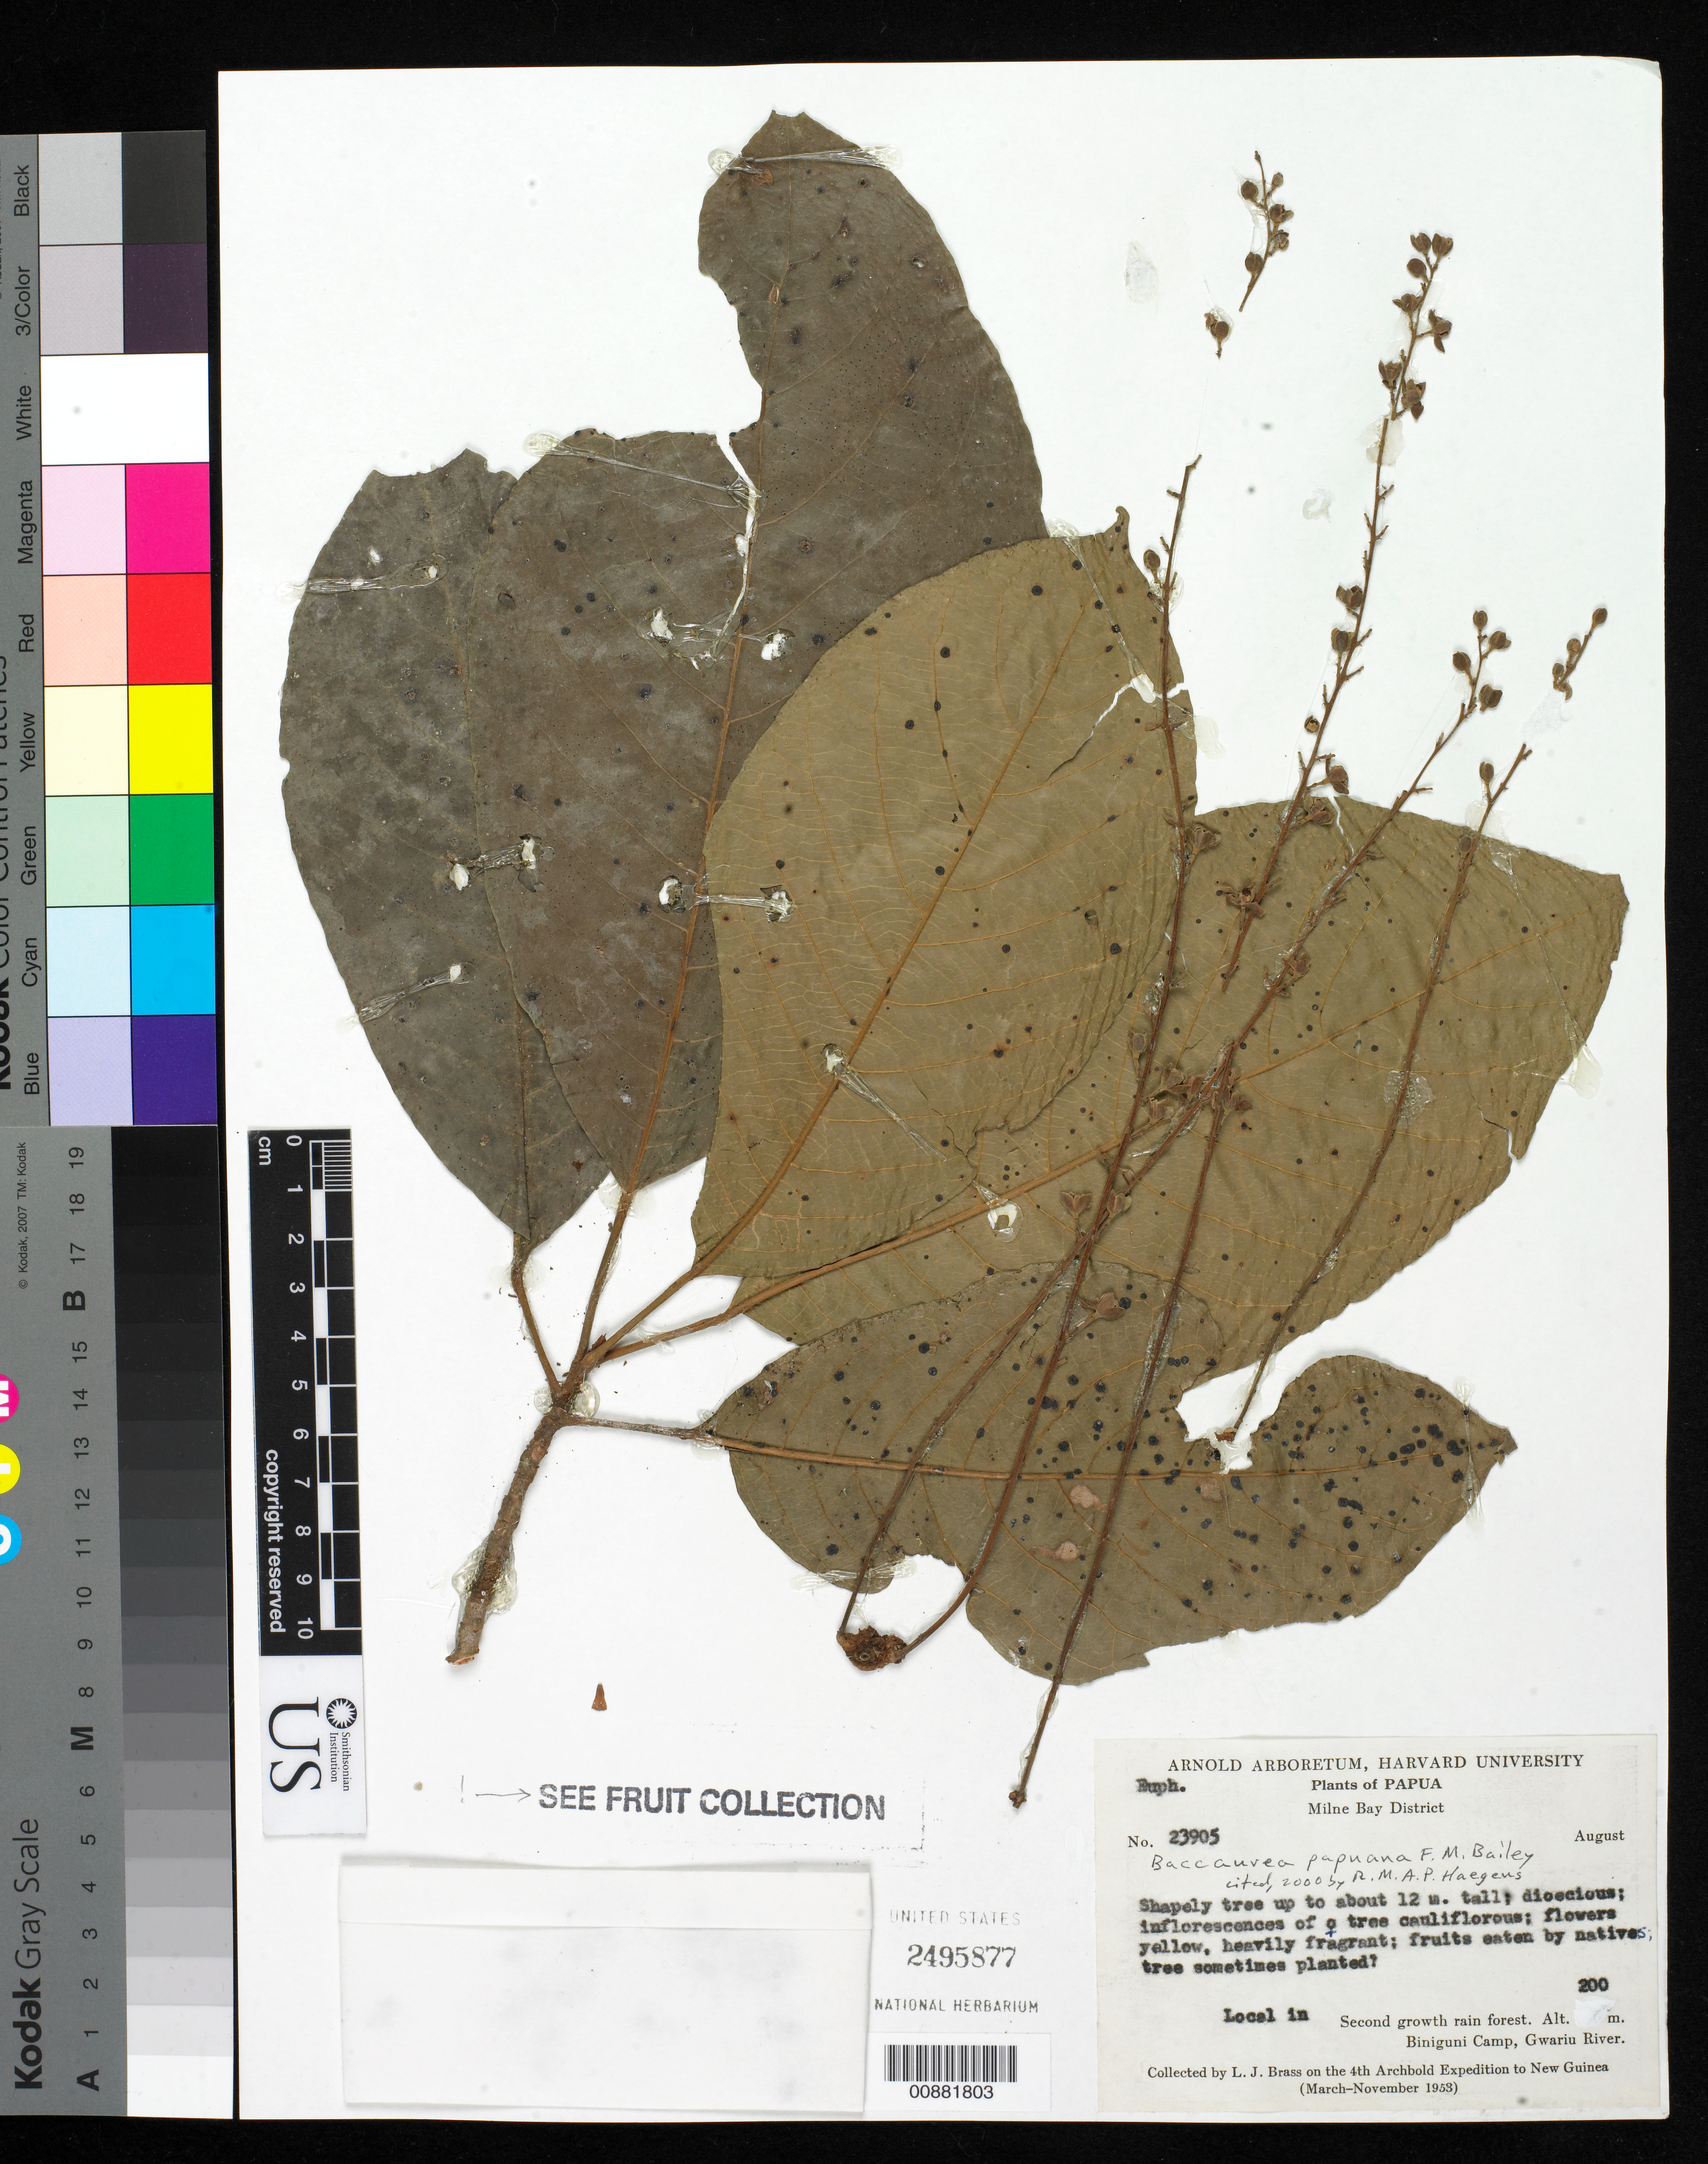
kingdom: Plantae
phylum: Tracheophyta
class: Magnoliopsida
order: Malpighiales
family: Phyllanthaceae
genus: Baccaurea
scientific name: Baccaurea papuana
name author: F.M. Bailey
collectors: L. J. Brass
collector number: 23905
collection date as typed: Mar 1953 to Nov 1953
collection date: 1953-03/1953-11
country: Papua New Guinea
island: New Guinea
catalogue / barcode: US 2495877